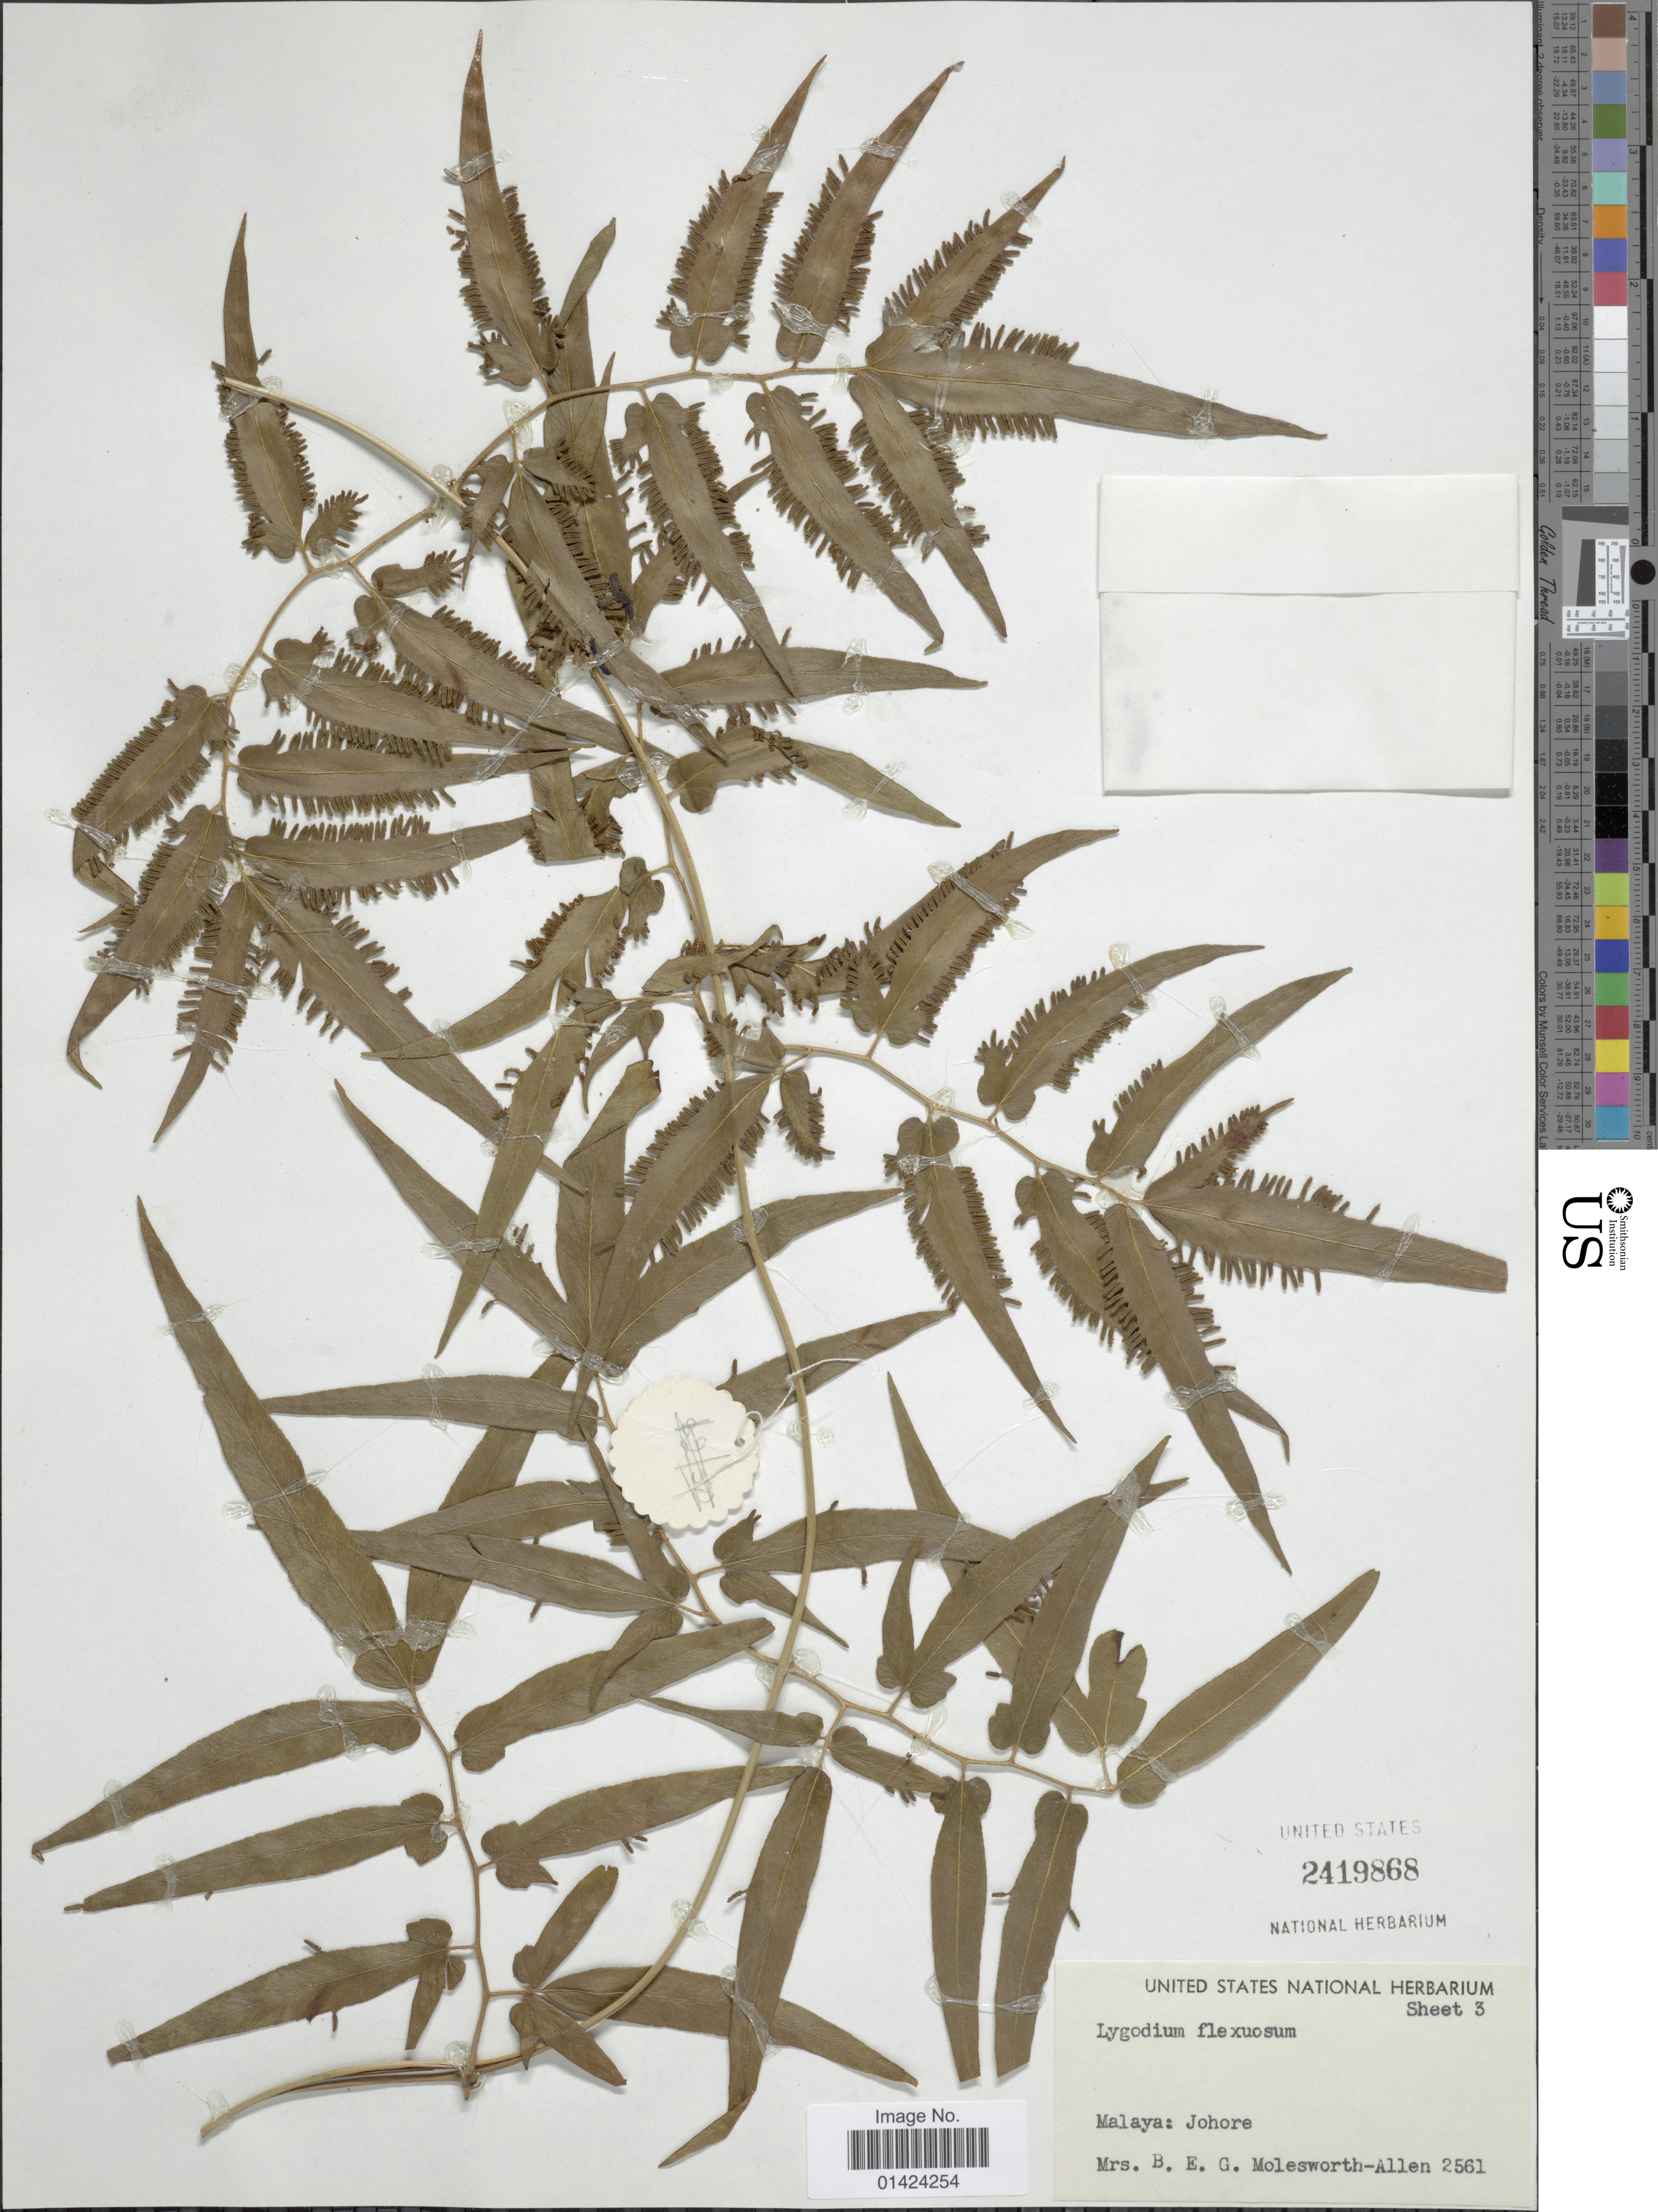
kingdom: Plantae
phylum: Tracheophyta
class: Polypodiopsida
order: Schizaeales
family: Lygodiaceae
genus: Lygodium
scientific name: Lygodium flexuosum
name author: Sw.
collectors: B. E. G. Molesworth-Allen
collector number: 2561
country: Malaysia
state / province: Johor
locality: Malaya:Johore.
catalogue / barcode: US 2419868